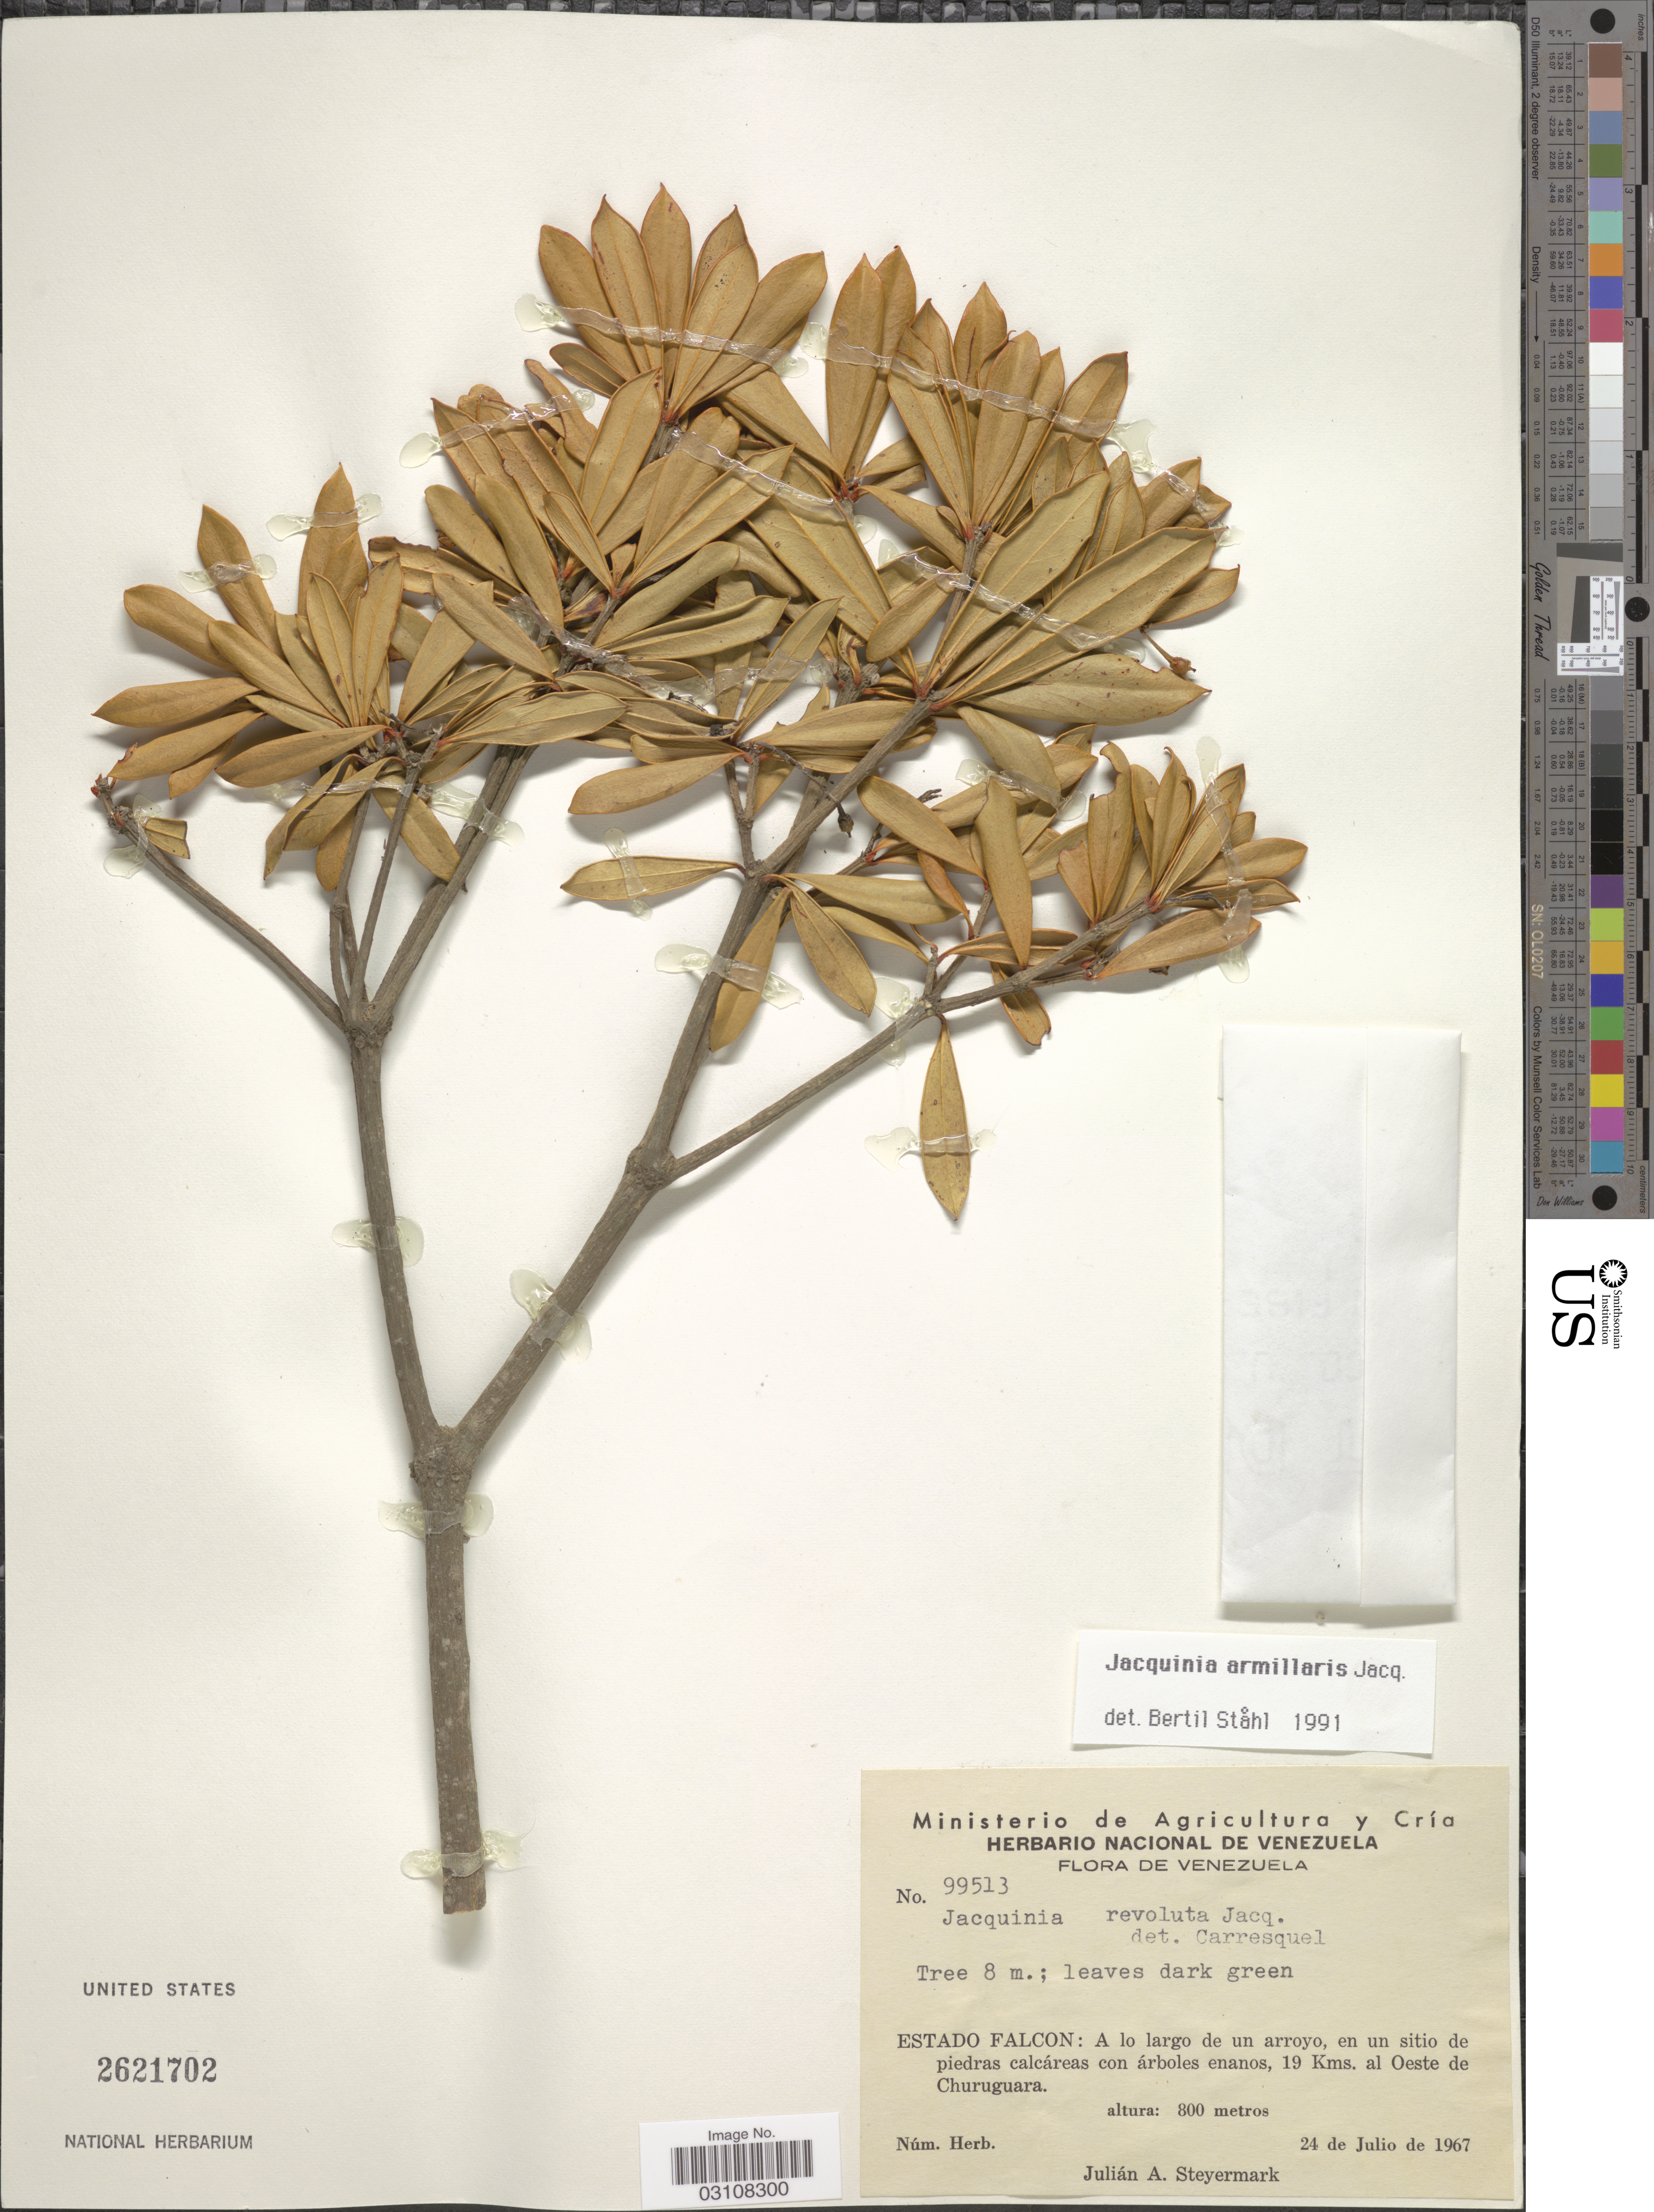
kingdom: Plantae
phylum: Tracheophyta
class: Magnoliopsida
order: Ericales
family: Primulaceae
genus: Jacquinia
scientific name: Jacquinia armillaris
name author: Jacq.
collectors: J. Steyermark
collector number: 99513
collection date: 1967-07-24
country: Venezuela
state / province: Falcón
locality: A lo largo de un arroyo, en un sitio de piedras calcáreas con árboles enanos, 19 Kms. al Oeste de Churuguara.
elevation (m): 800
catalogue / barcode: US 2621702